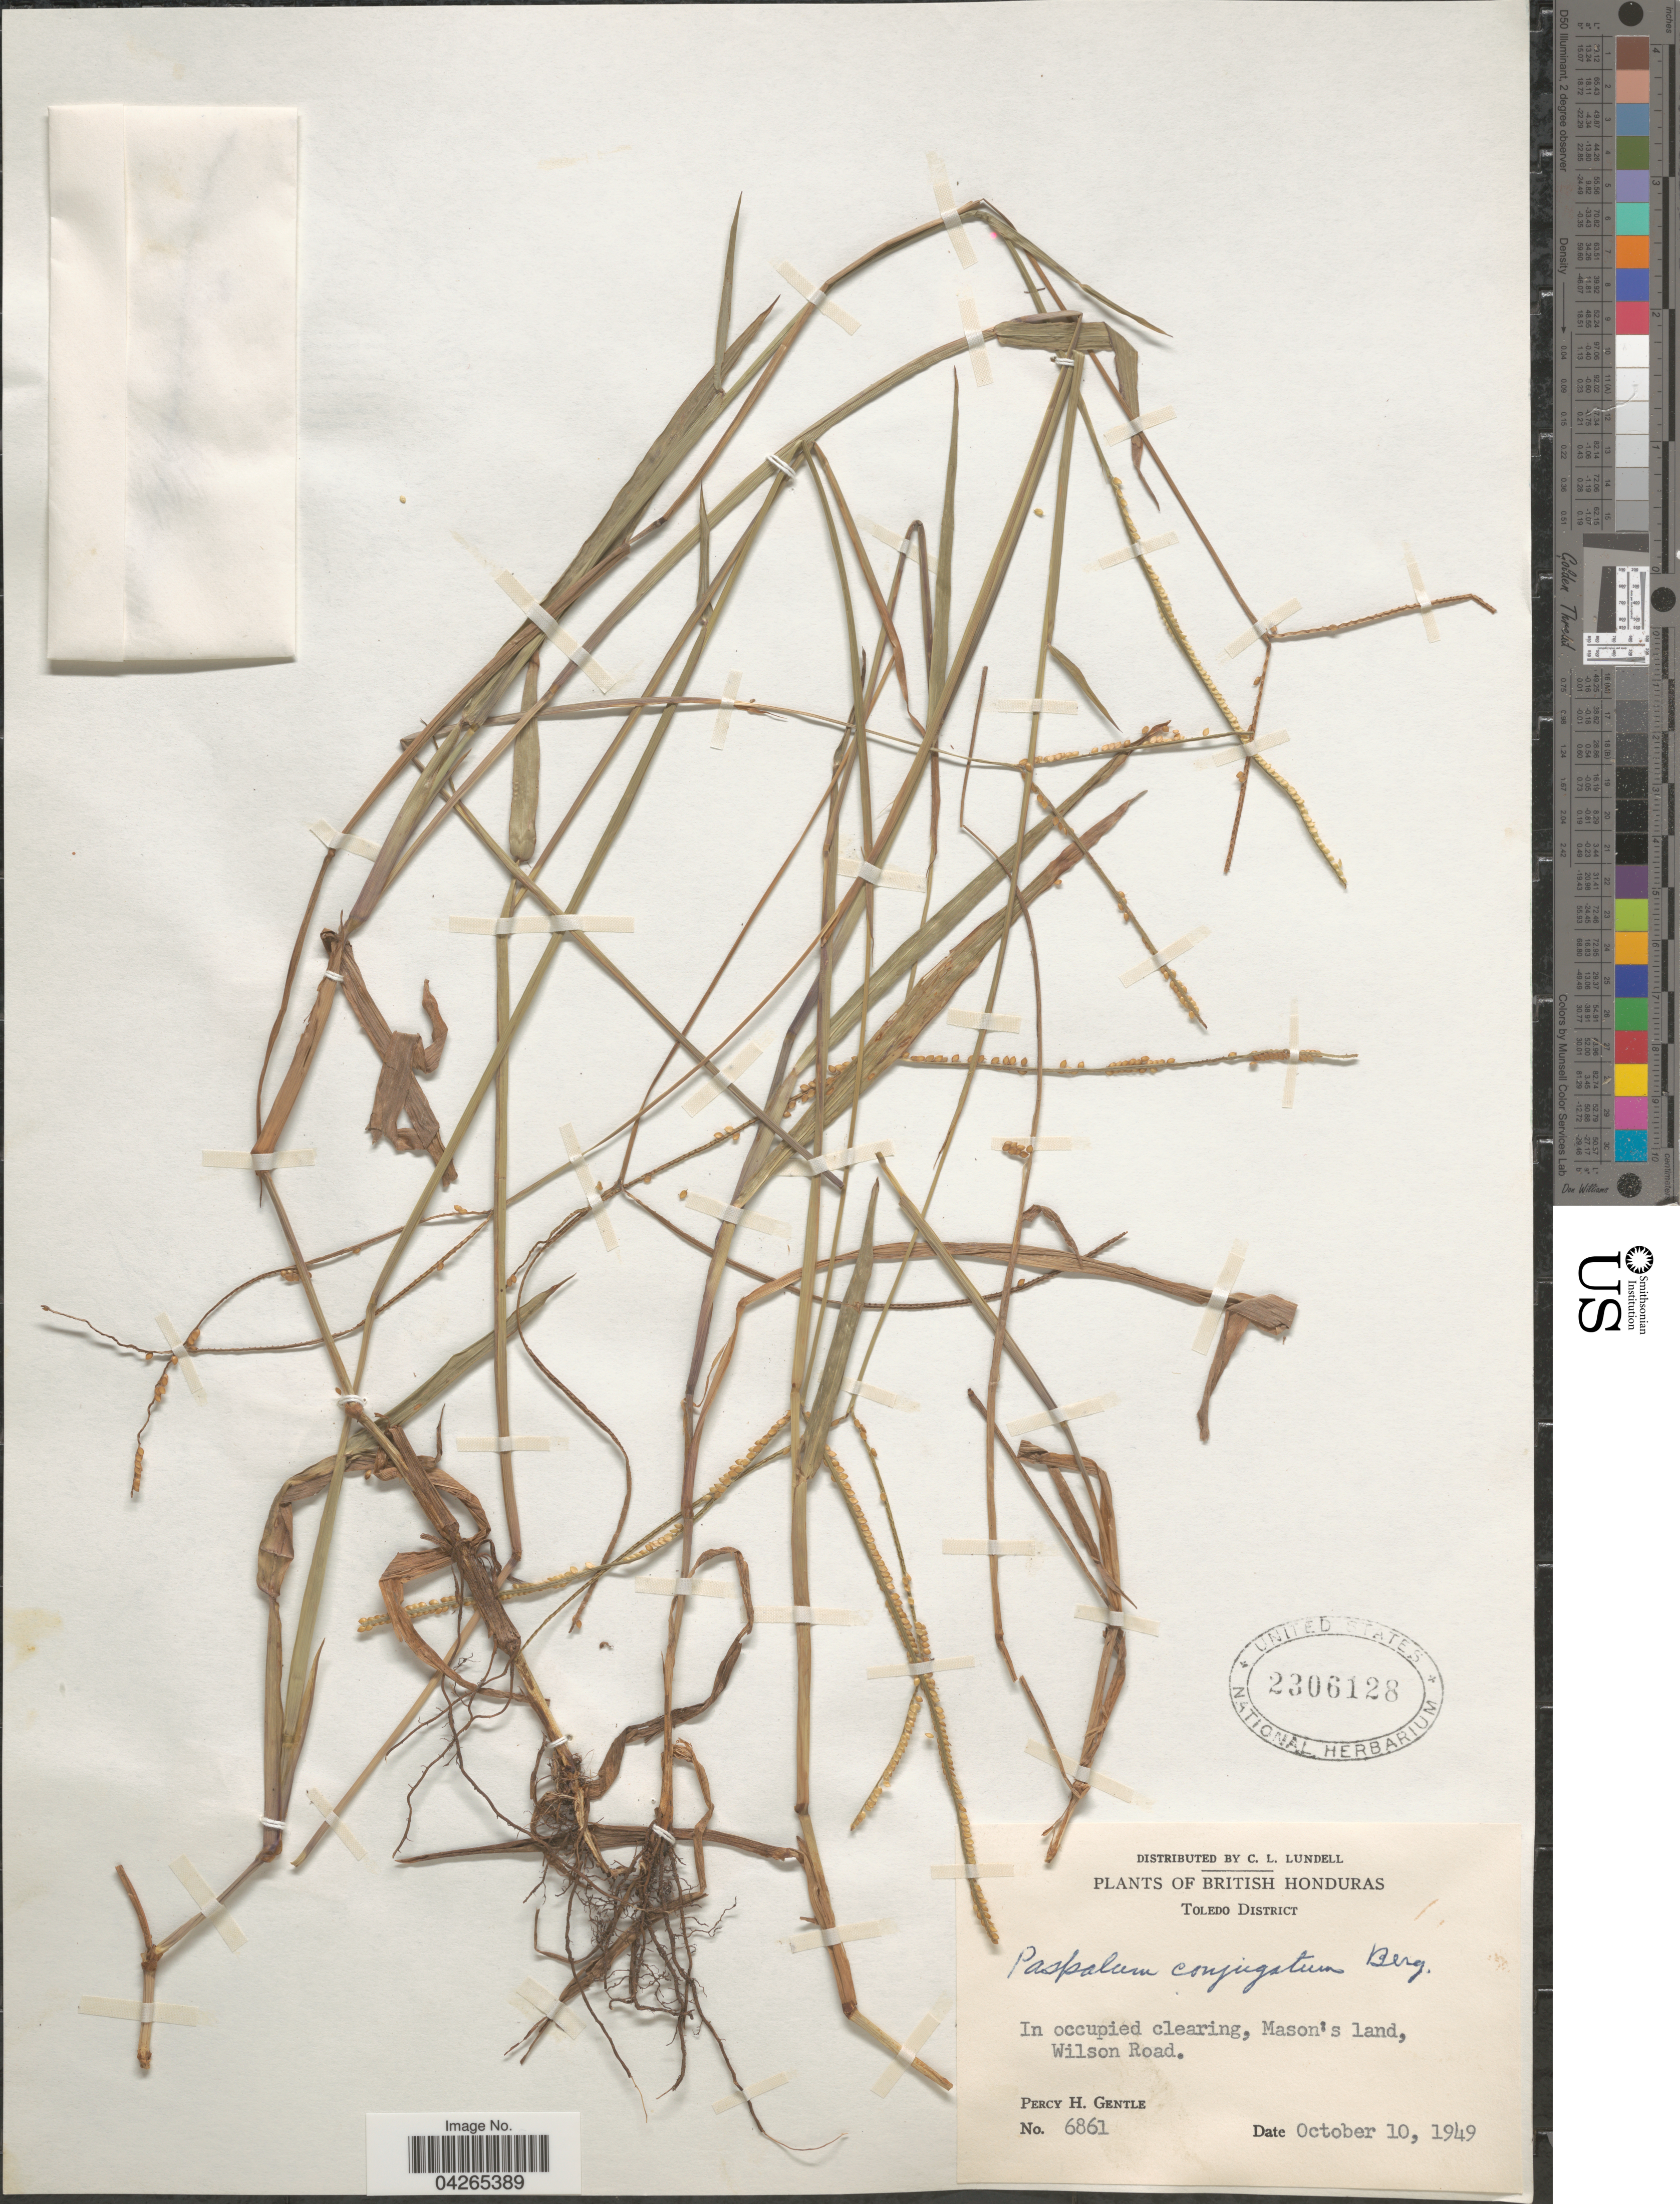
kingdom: Plantae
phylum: Tracheophyta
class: Liliopsida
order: Poales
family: Poaceae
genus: Paspalum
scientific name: Paspalum conjugatum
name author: P.J. Bergius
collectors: P. H. Gentle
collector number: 6861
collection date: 1949-10-10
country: Belize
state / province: Toledo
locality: British Honduras. Toledo District. In occupied clearing, Mason's land, Wilson Road.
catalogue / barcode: US 2306128